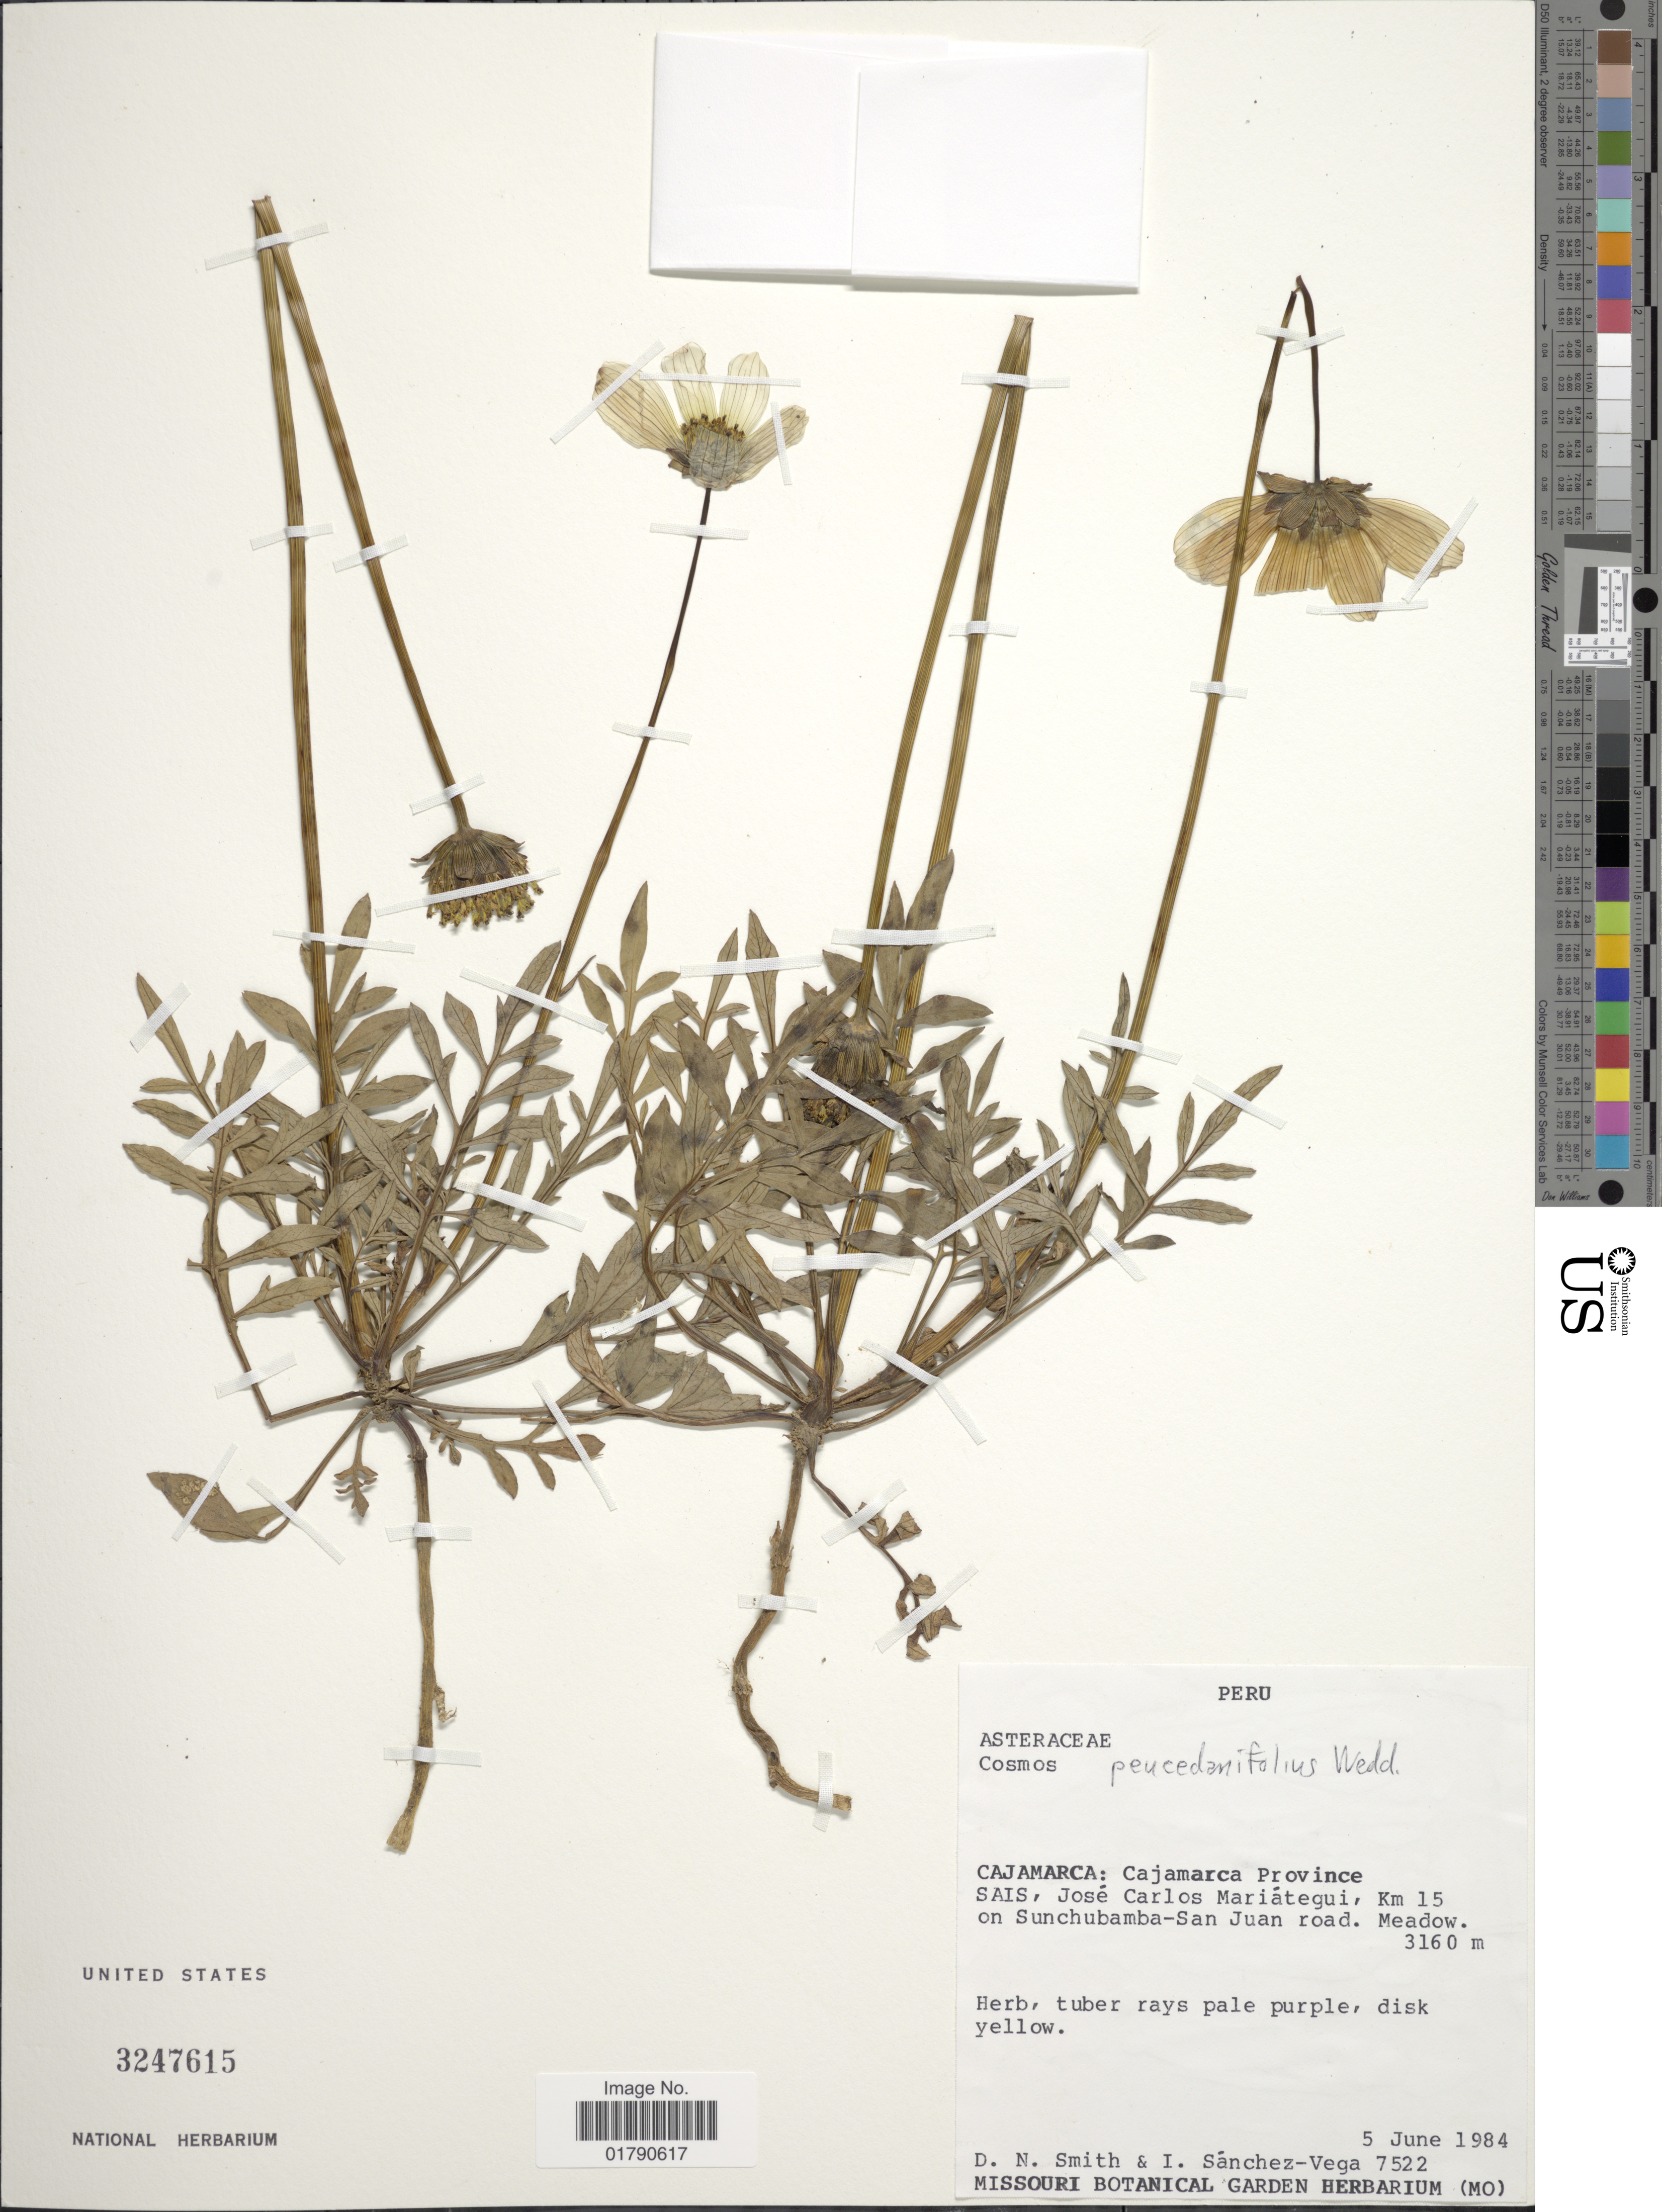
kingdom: Plantae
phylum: Tracheophyta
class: Magnoliopsida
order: Asterales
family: Asteraceae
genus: Cosmos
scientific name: Cosmos peucedanifolius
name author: Wedd.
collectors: D. Smith & I. Sánchez-Vega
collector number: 7522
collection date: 1984-06-05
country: Peru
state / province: Cajamarca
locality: Cajamarca Province, Sais, Jose Carlos Mariategui, km 15 on Sunchubamba-San Juan road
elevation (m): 3160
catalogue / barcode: US 3247615